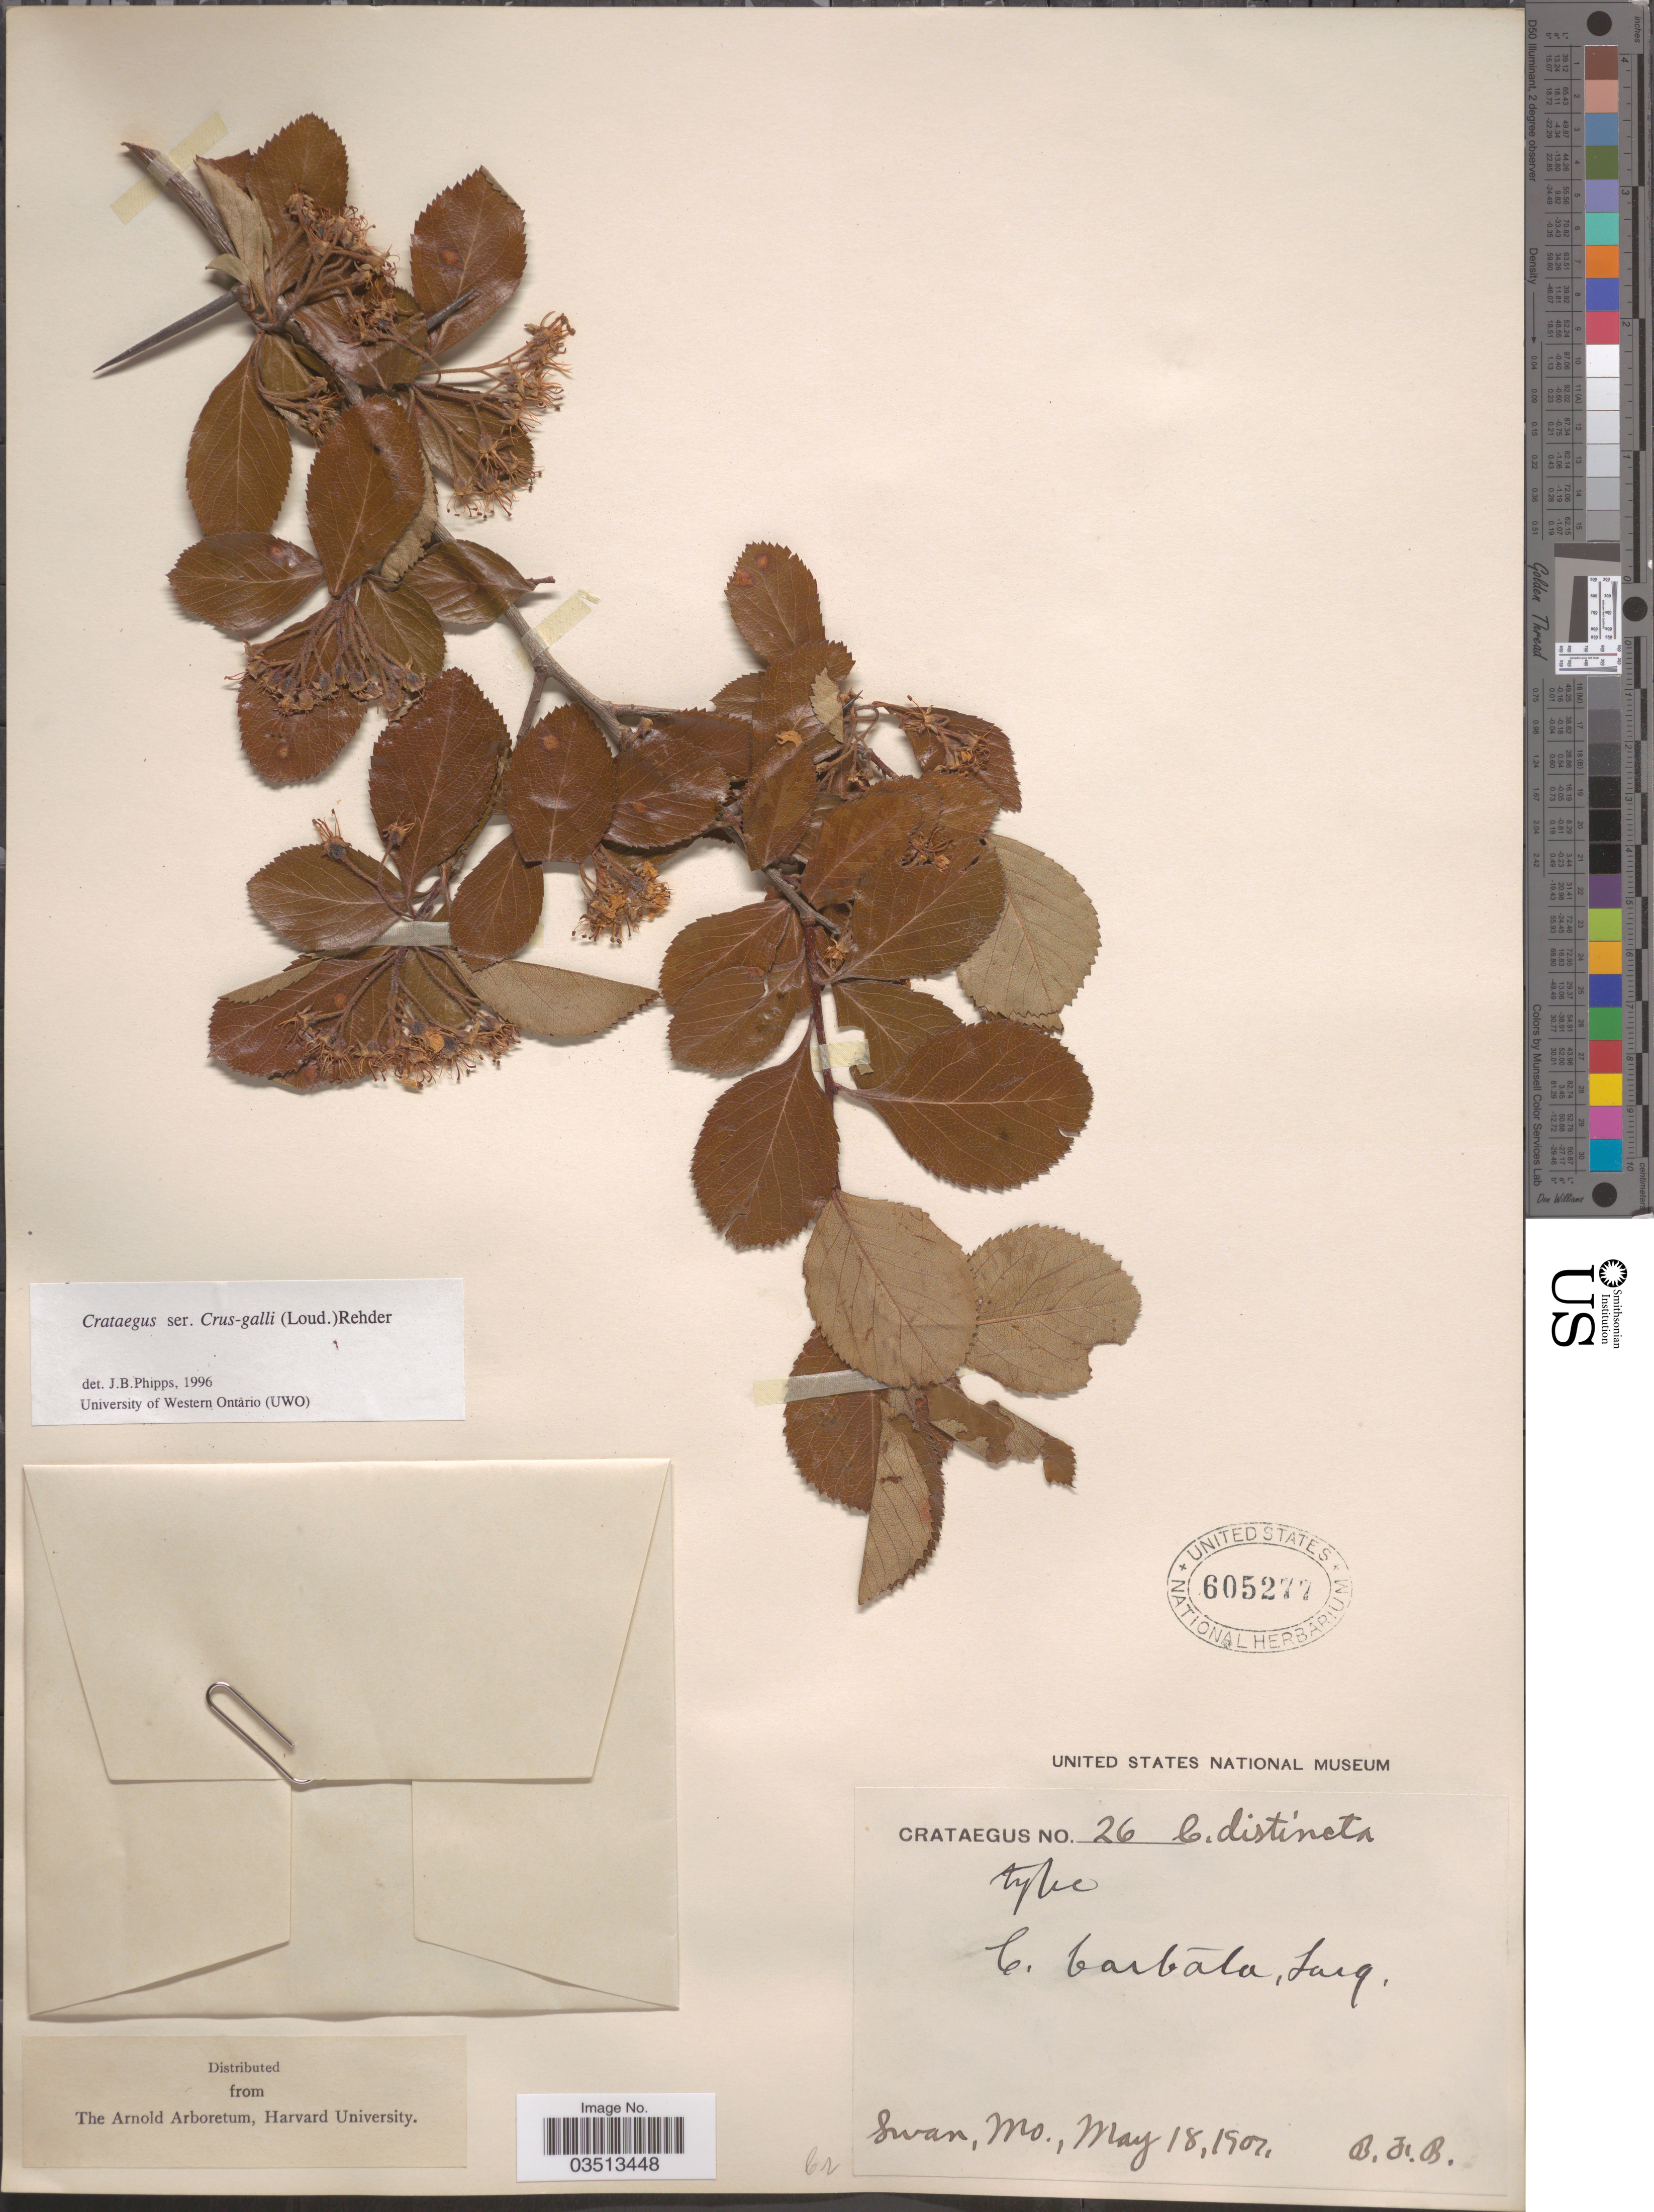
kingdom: Plantae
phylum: Tracheophyta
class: Magnoliopsida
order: Rosales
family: Rosaceae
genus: Crataegus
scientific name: Crataegus barbata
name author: Sarg.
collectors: B. F. B.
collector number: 26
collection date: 1907-05-18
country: United States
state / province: Missouri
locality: Swan.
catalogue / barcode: US 605277